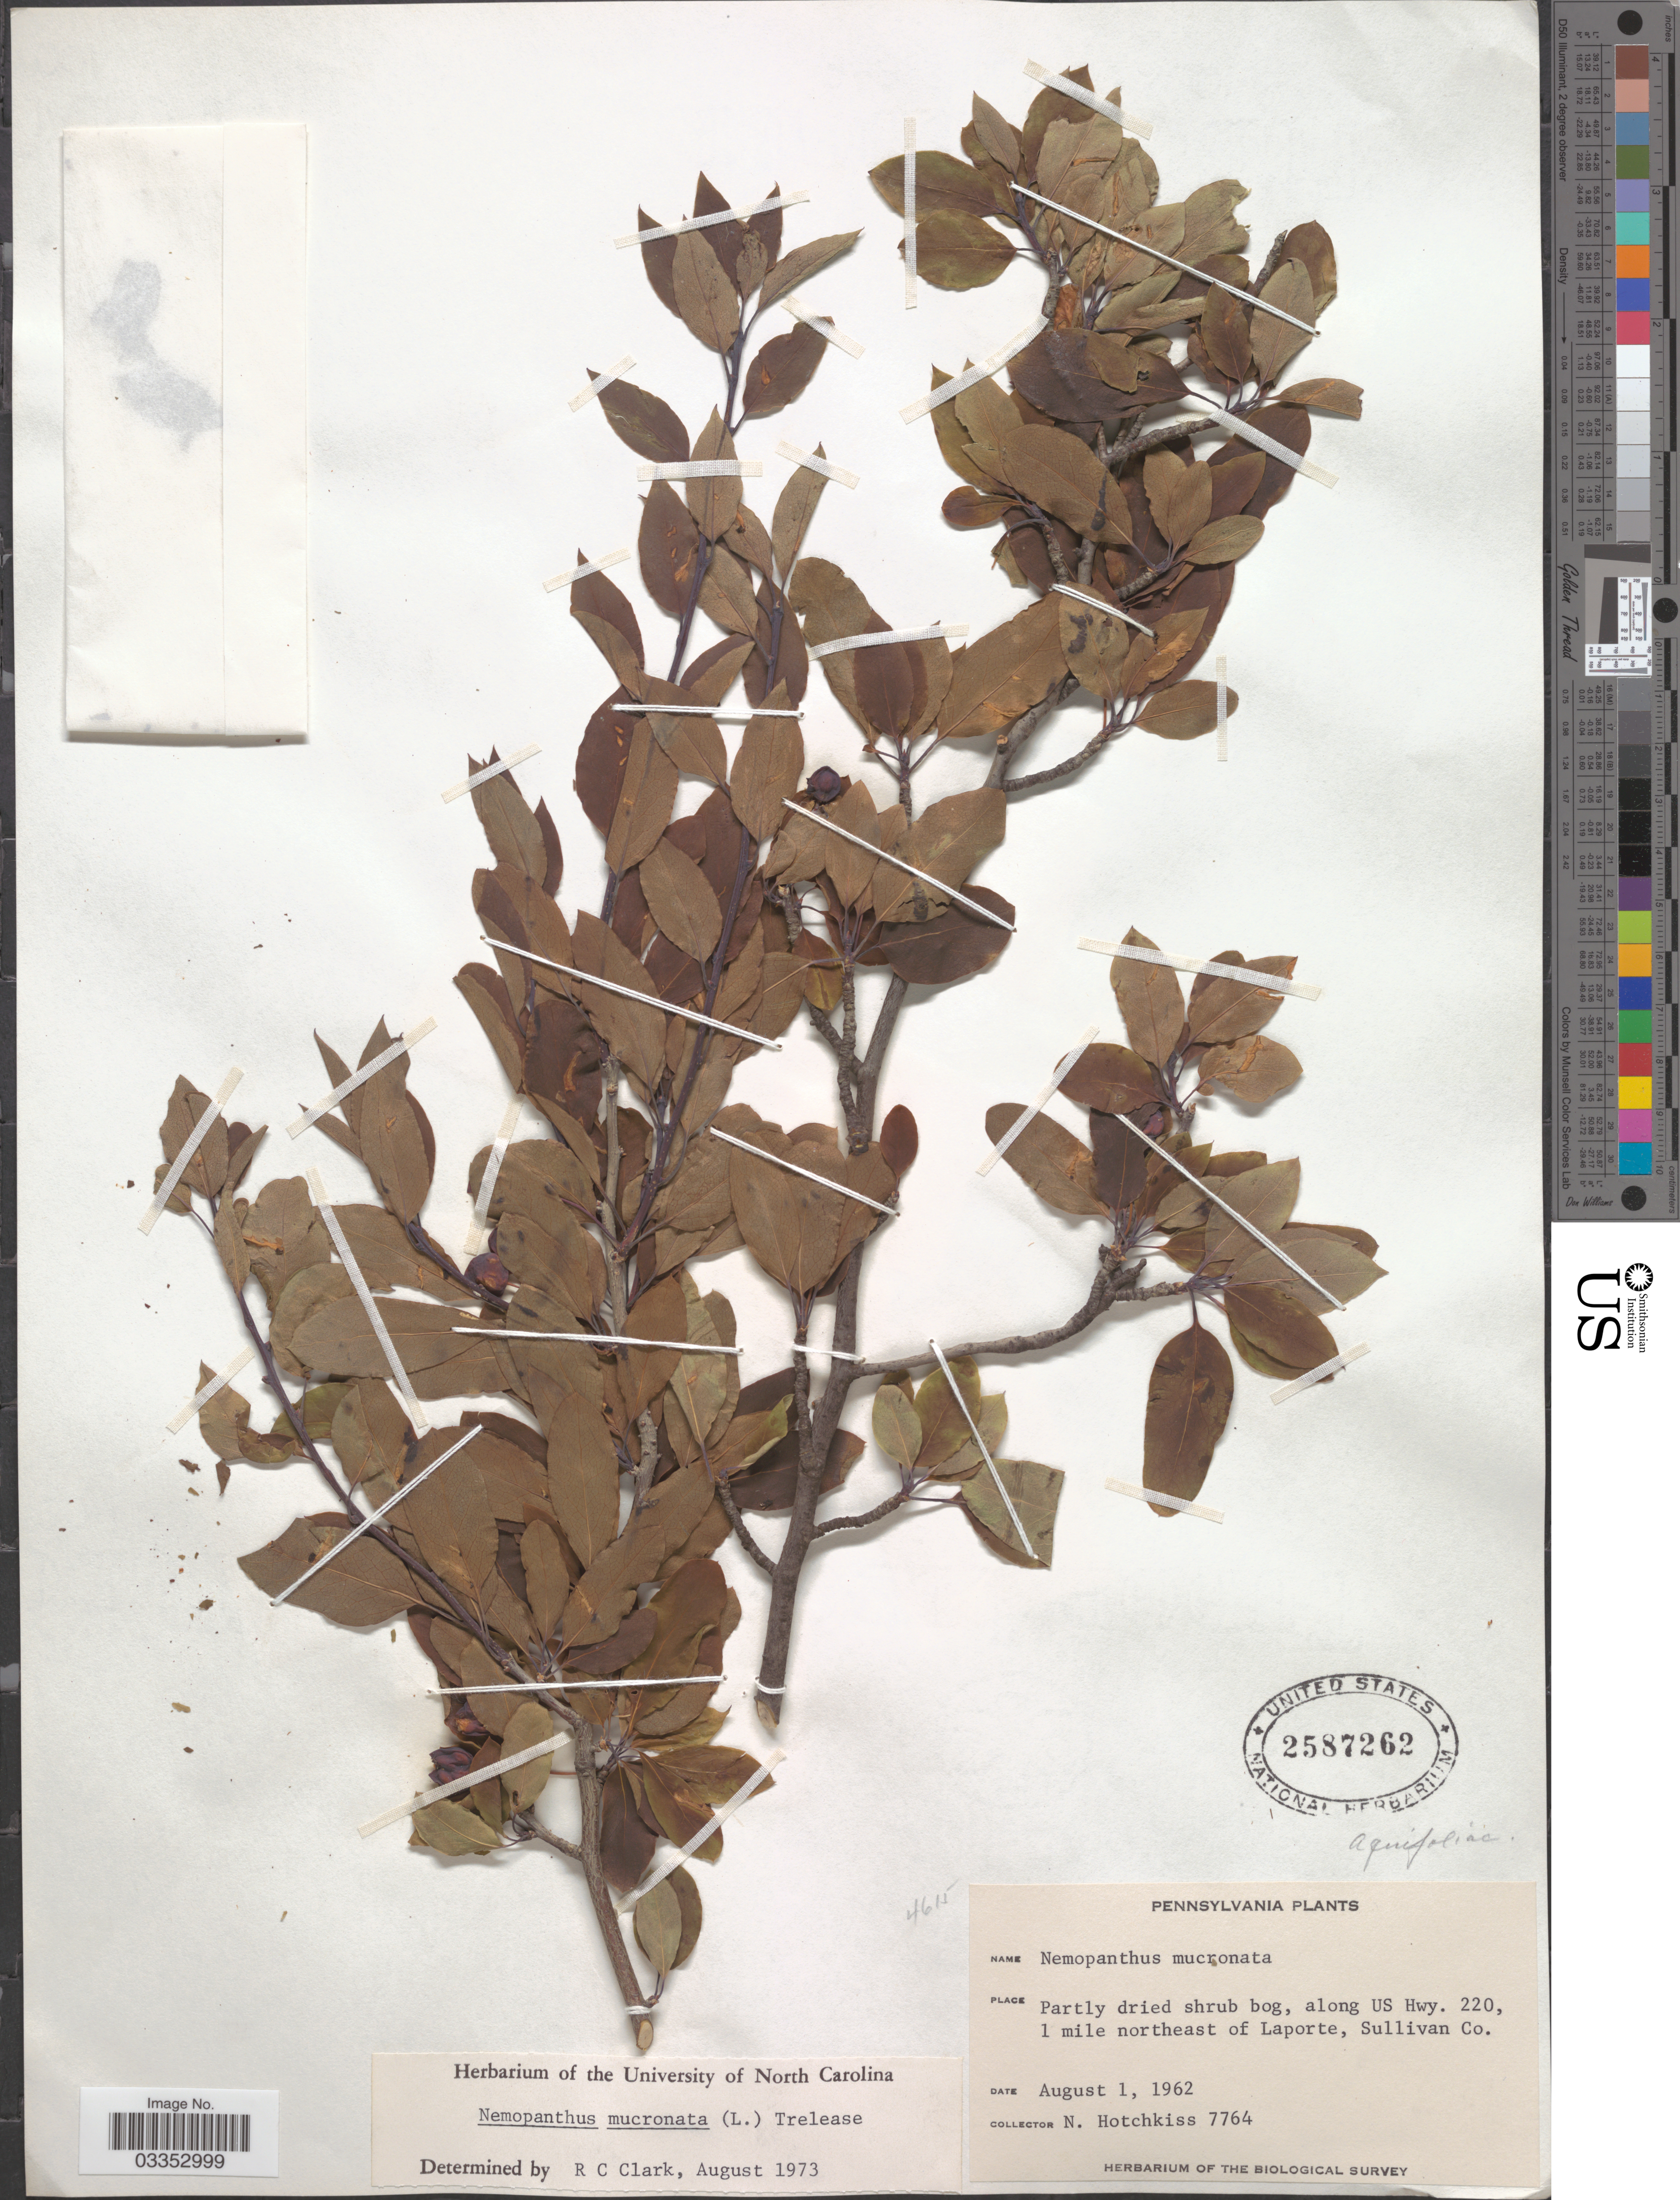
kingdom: Plantae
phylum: Tracheophyta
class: Magnoliopsida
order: Aquifoliales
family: Aquifoliaceae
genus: Nemopanthus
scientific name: Nemopanthus mucronatus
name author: (L.) Trel.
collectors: N. Hotchkiss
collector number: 7764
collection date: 1962-08-01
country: United States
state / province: Pennsylvania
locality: Along US Hwy. 220, 1 mile northeast of Laporte, Sullivan Co.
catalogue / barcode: US 2587262